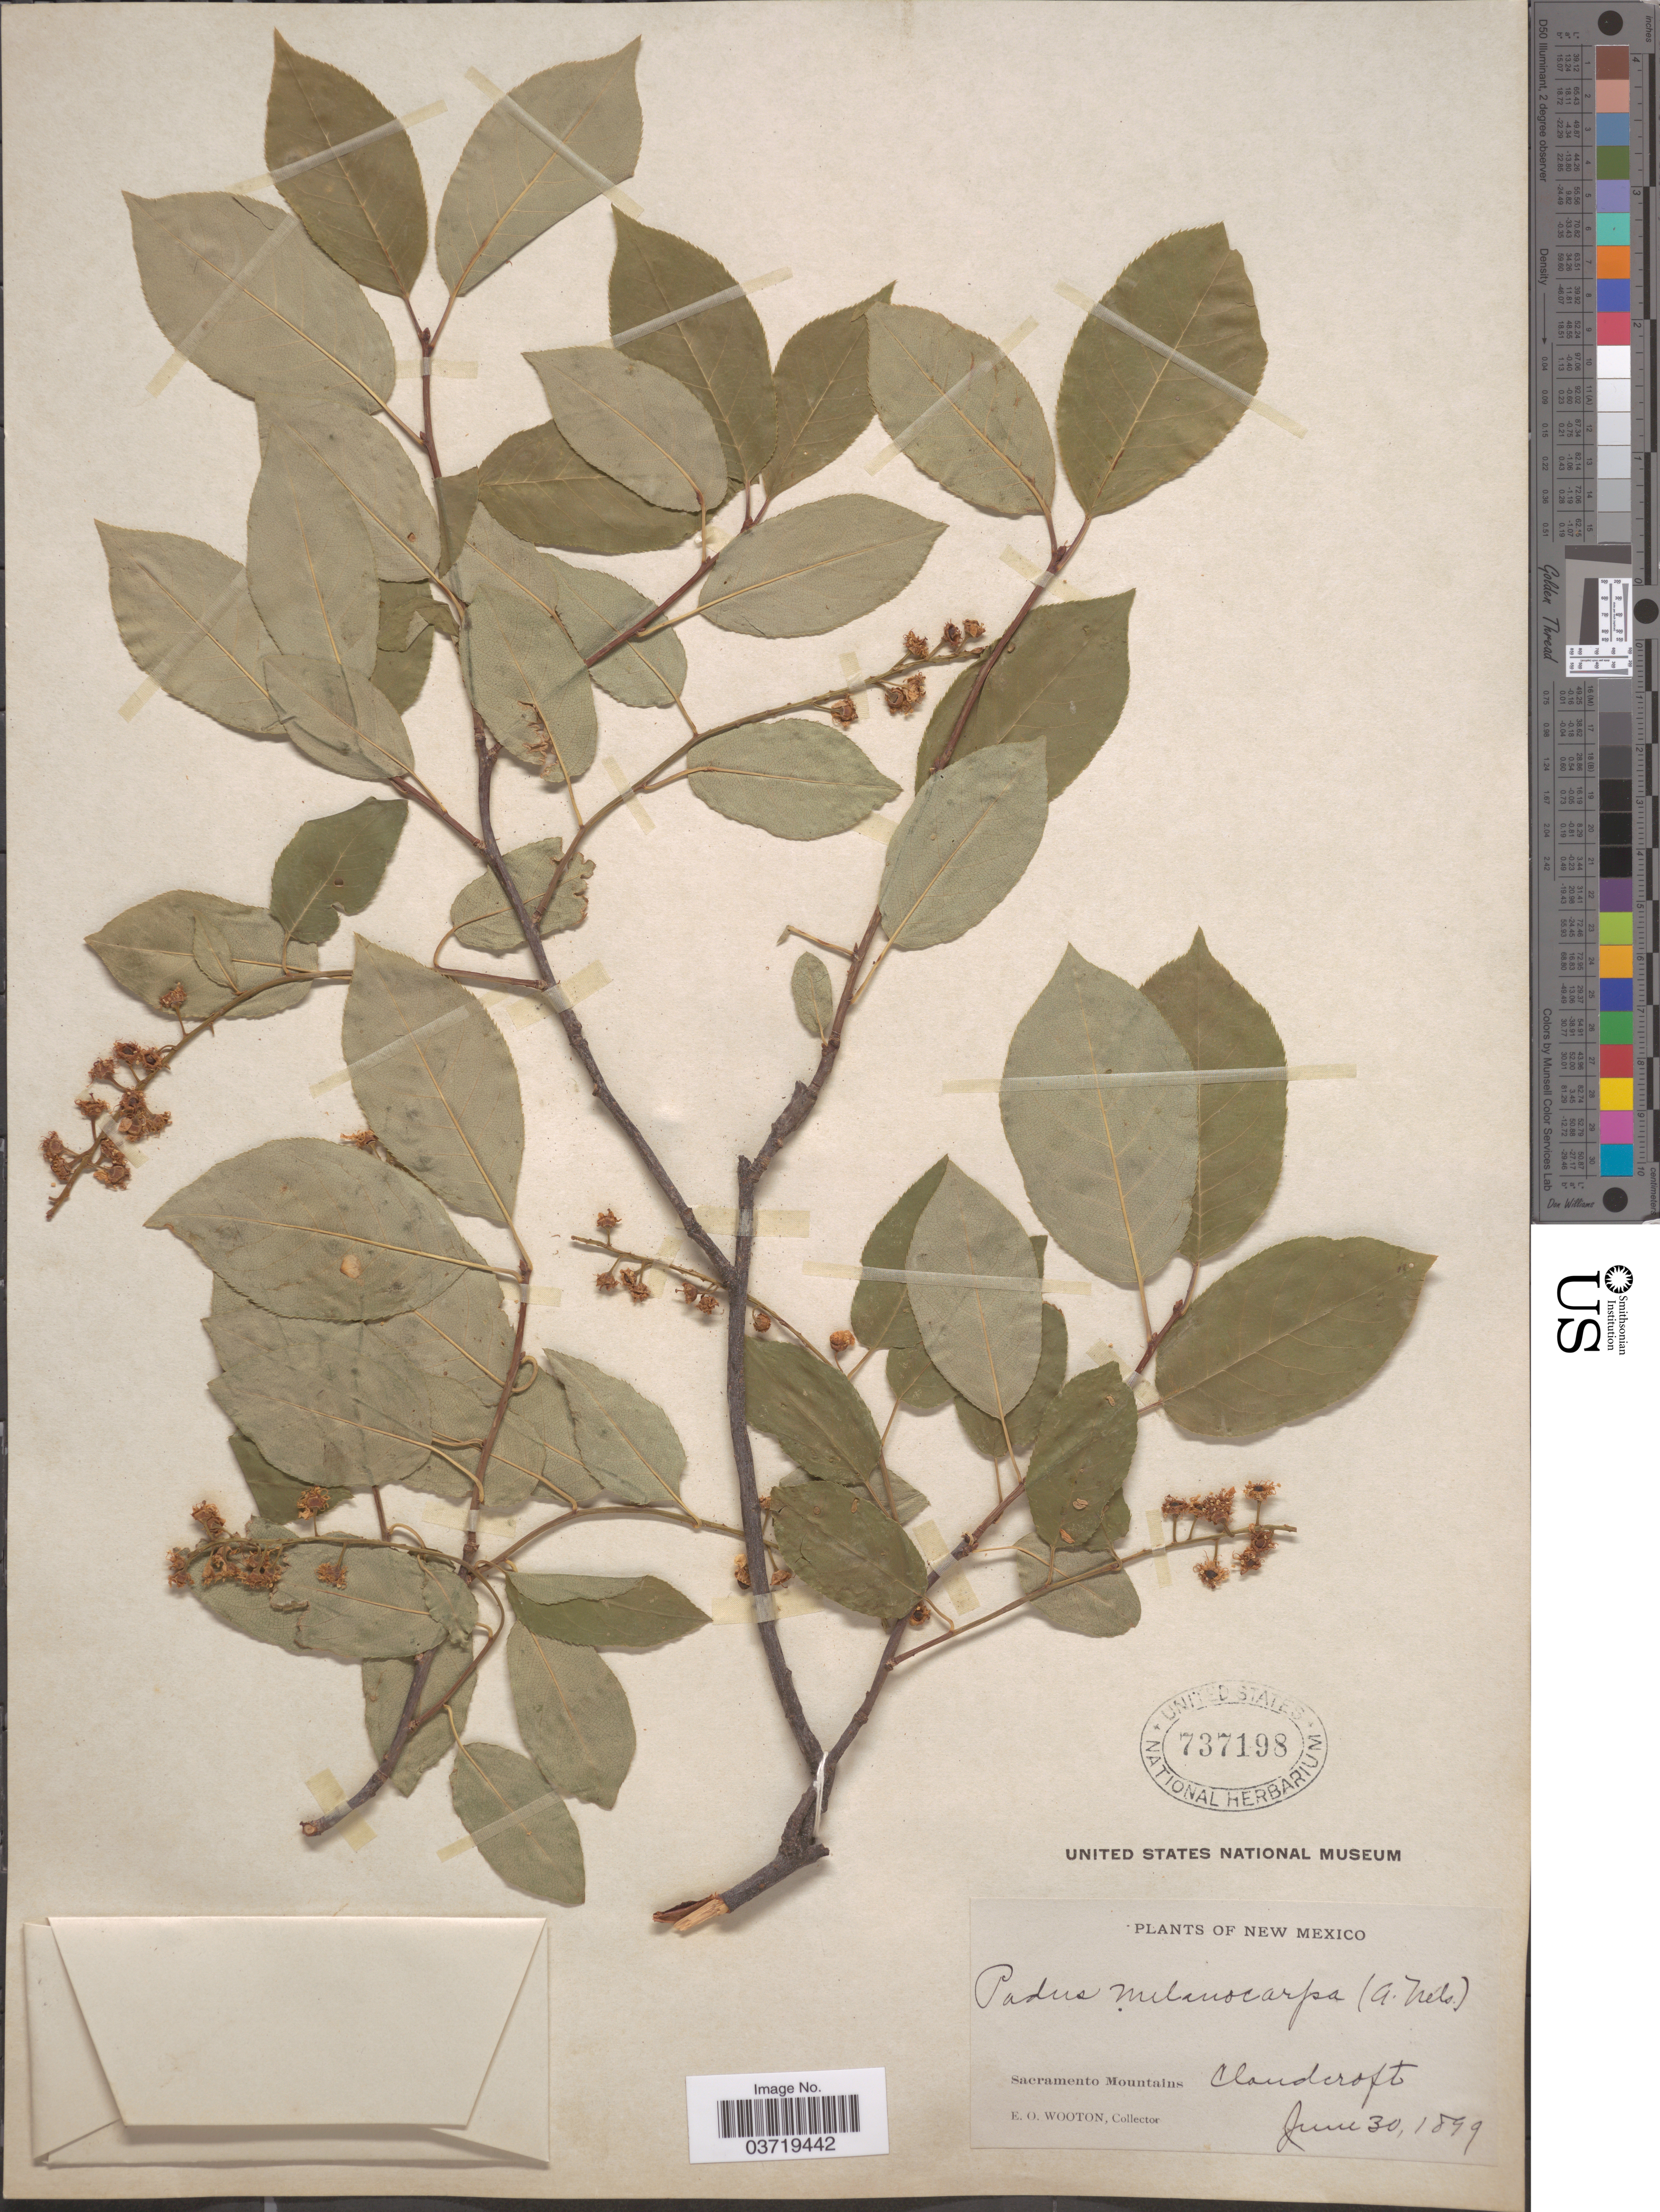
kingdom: Plantae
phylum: Tracheophyta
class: Magnoliopsida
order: Rosales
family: Rosaceae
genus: Prunus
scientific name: Prunus virginiana var. demissa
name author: (Nutt.) Torr.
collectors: E. O. Wooton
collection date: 1899-06-30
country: United States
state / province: New Mexico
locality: Sacramento Mountains. Cloudcroft.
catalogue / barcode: US 737198